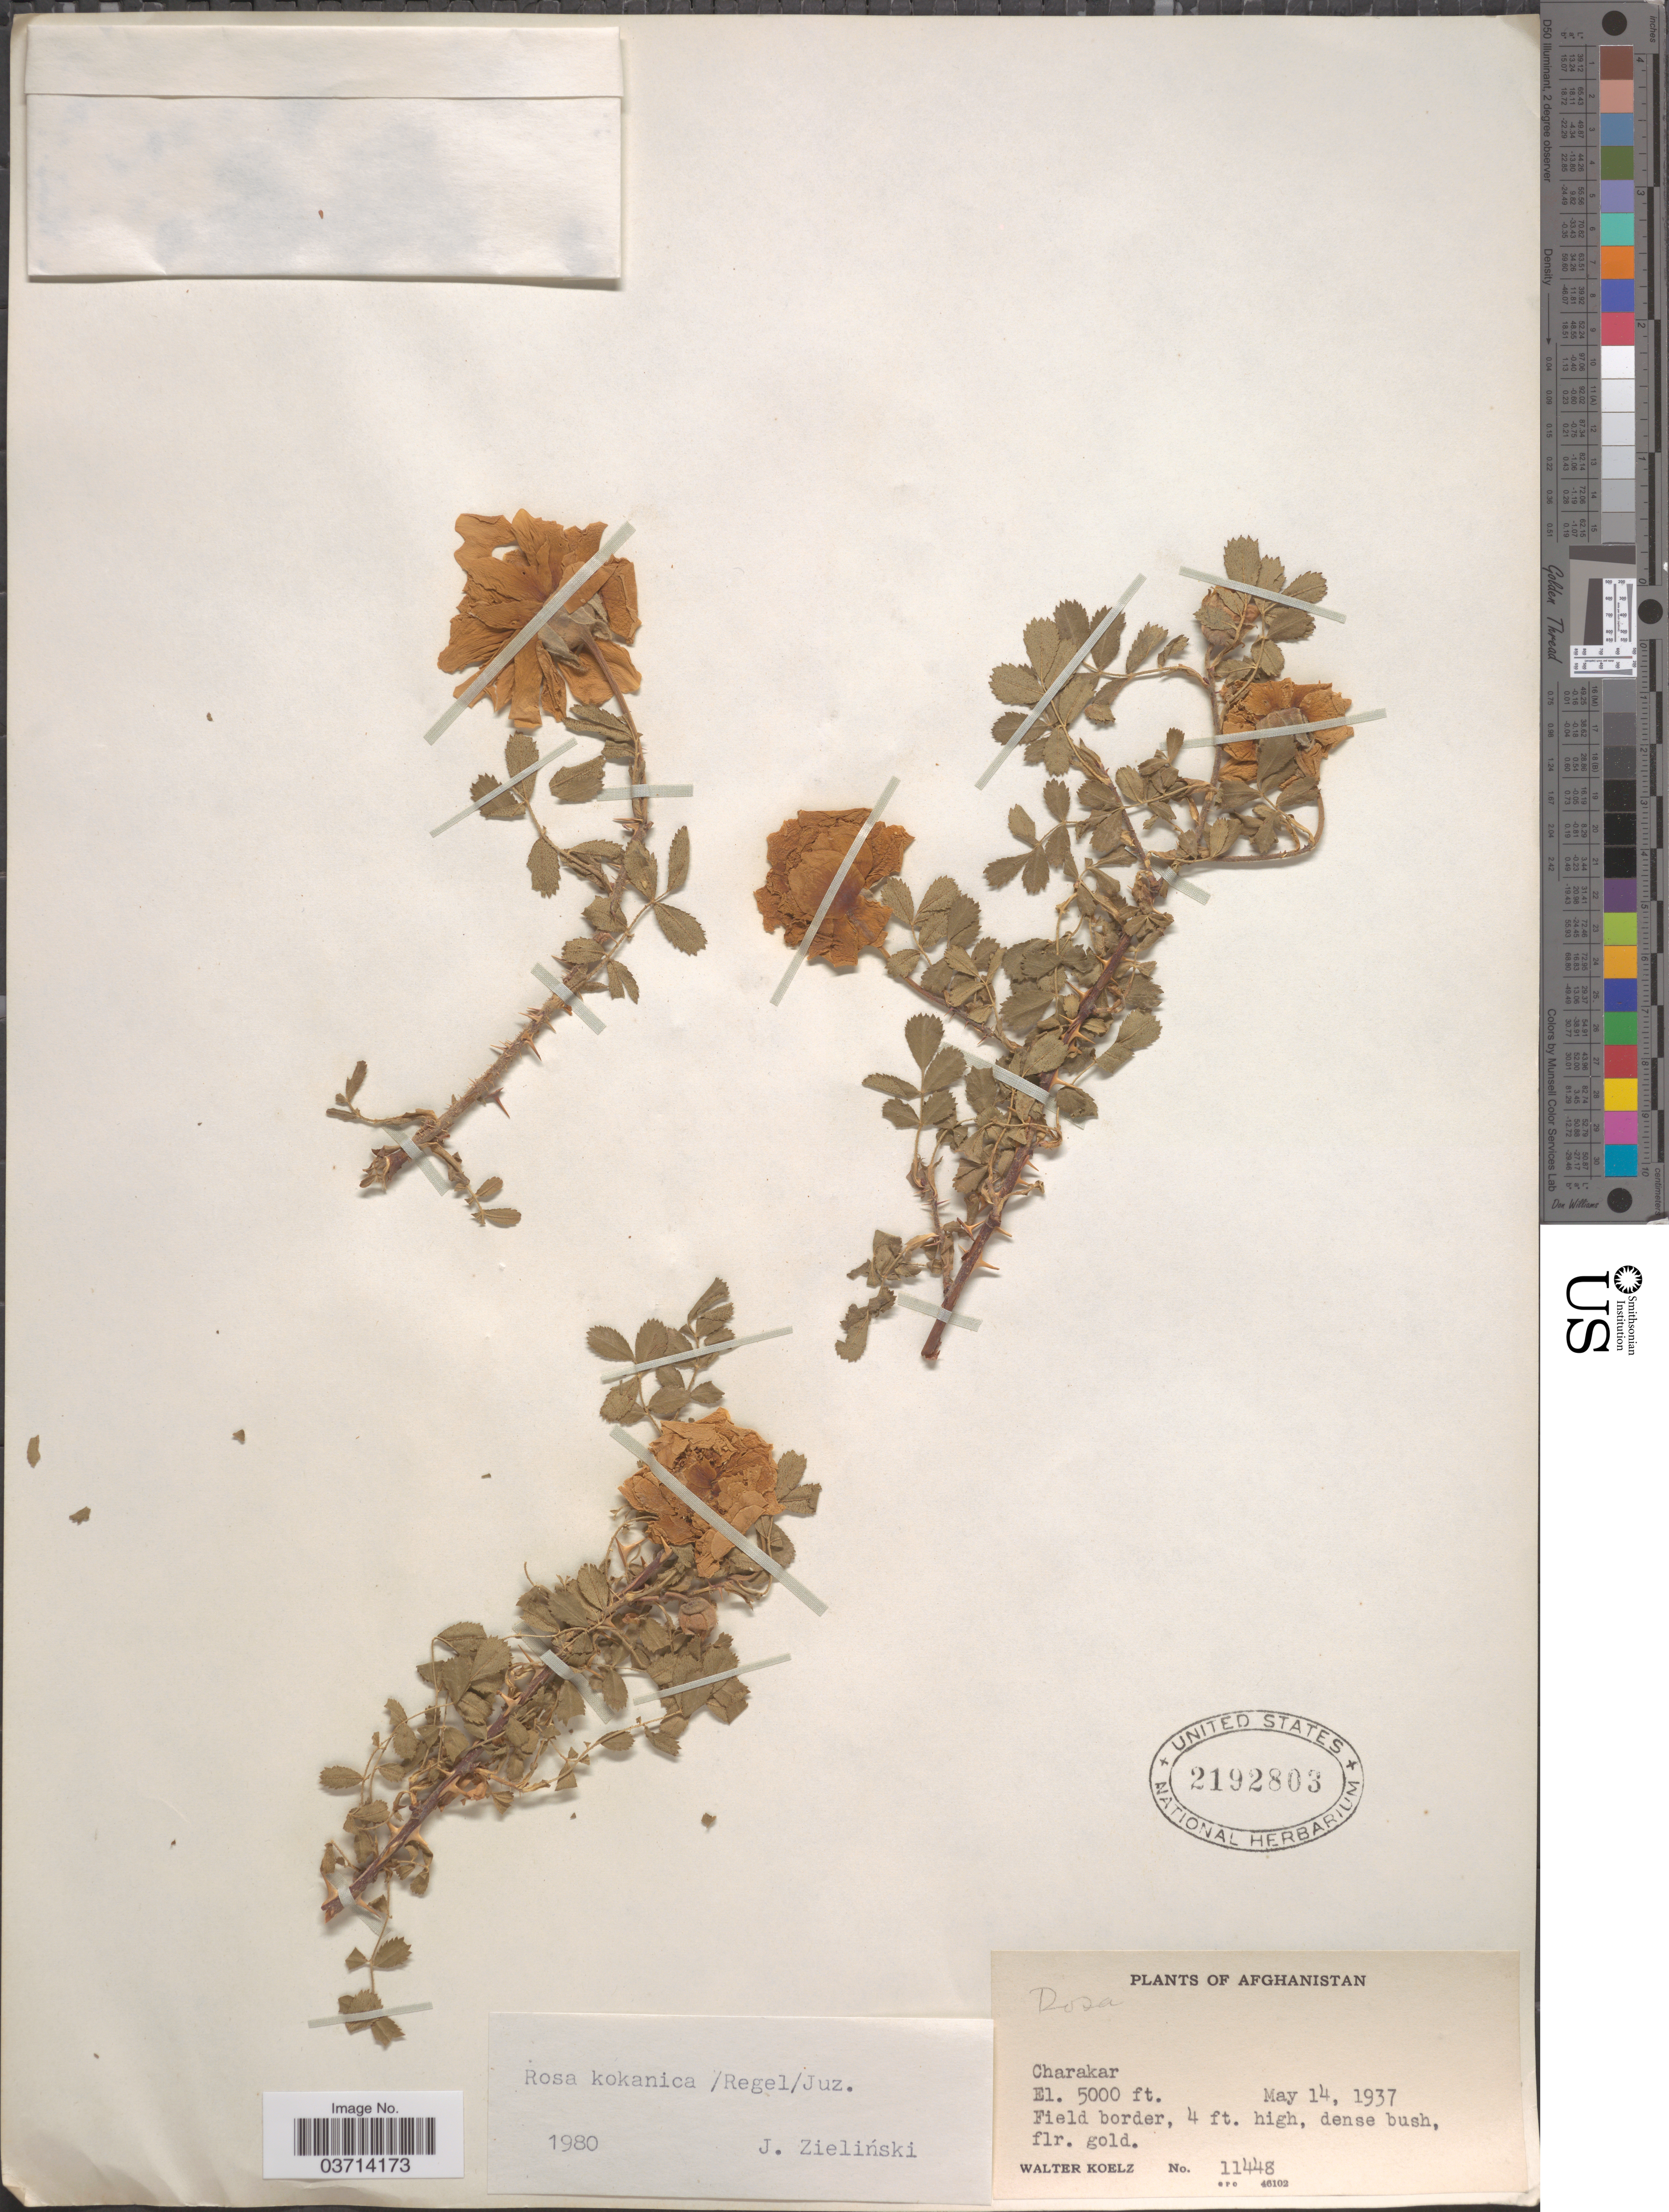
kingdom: Plantae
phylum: Tracheophyta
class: Magnoliopsida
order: Rosales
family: Rosaceae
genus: Rosa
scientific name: Rosa kokanica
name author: (Regel) Regel ex Juz.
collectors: W. N. Koelz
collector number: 11448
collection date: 1937-05-14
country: Afghanistan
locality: Charakar.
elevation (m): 1524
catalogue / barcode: US 2192803